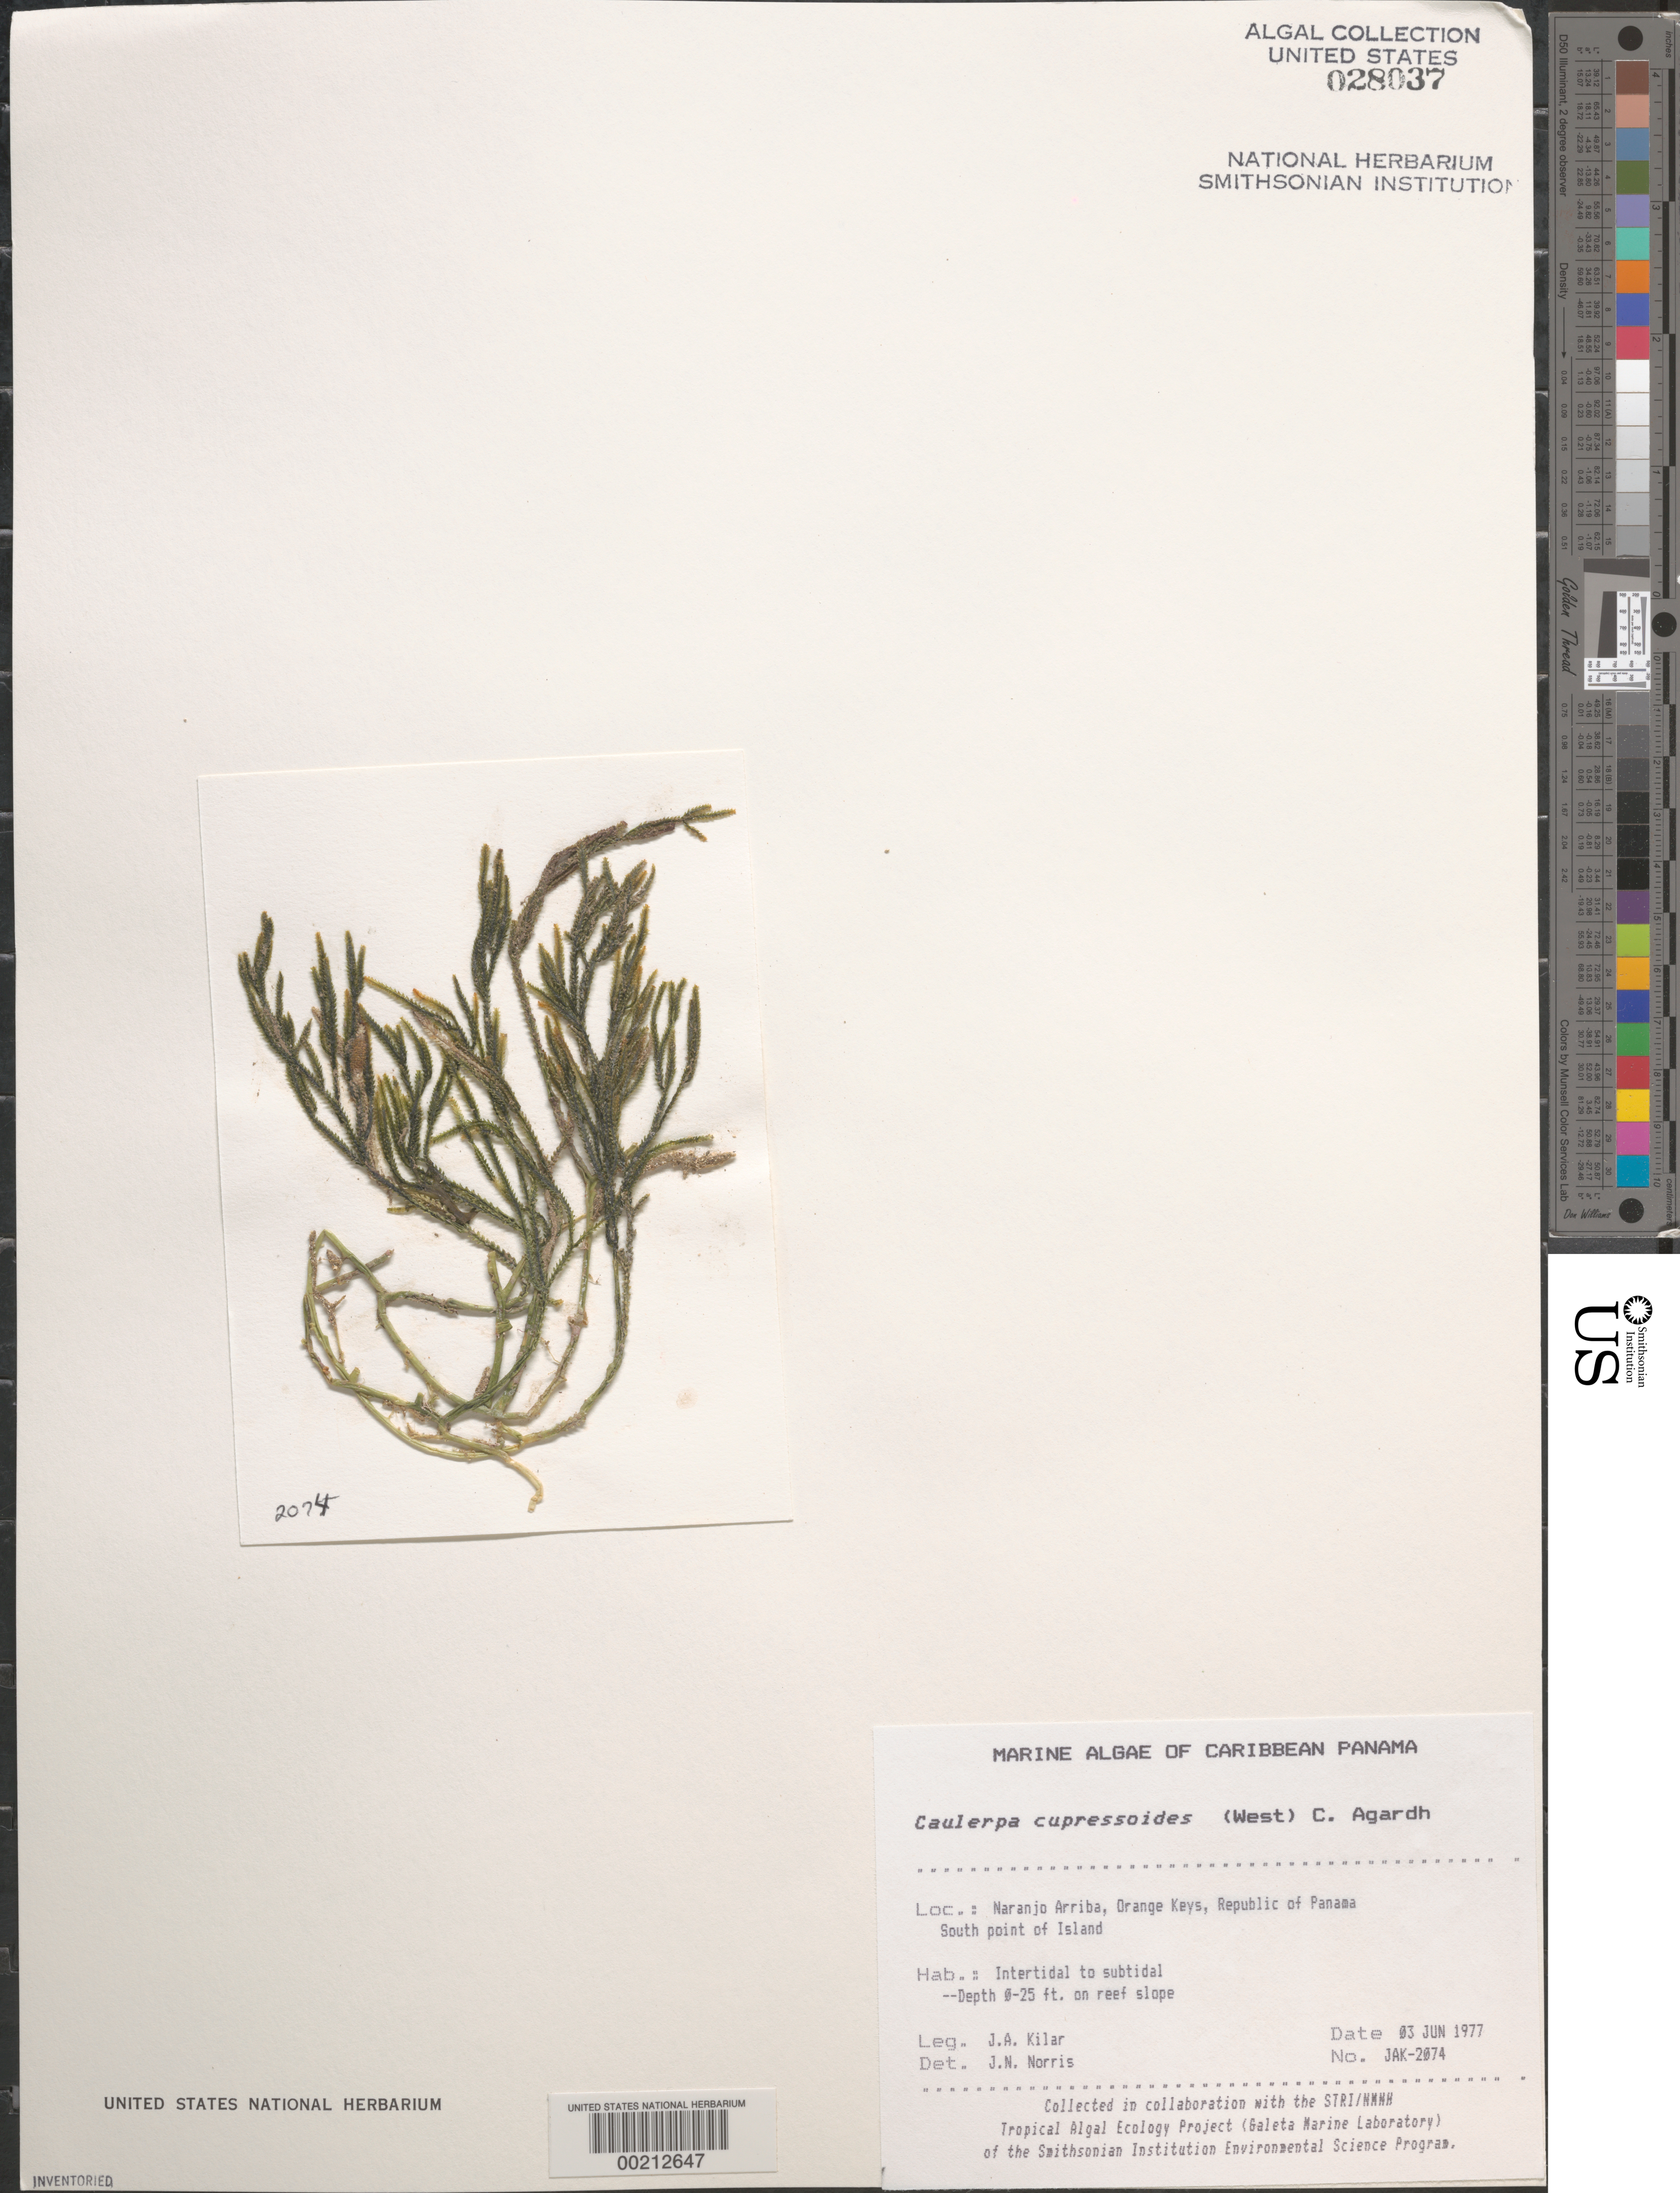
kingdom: Plantae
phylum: Chlorophyta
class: Ulvophyceae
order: Bryopsidales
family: Caulerpaceae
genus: Caulerpa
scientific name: Caulerpa cupressoides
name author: (Vahl) C. Agardh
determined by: Norris, James N.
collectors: J. A. Kilar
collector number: JAK-2074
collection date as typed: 03 Jun 1977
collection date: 1977-06-03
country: Panama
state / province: Colón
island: Naranjo Abajo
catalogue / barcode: US 28037